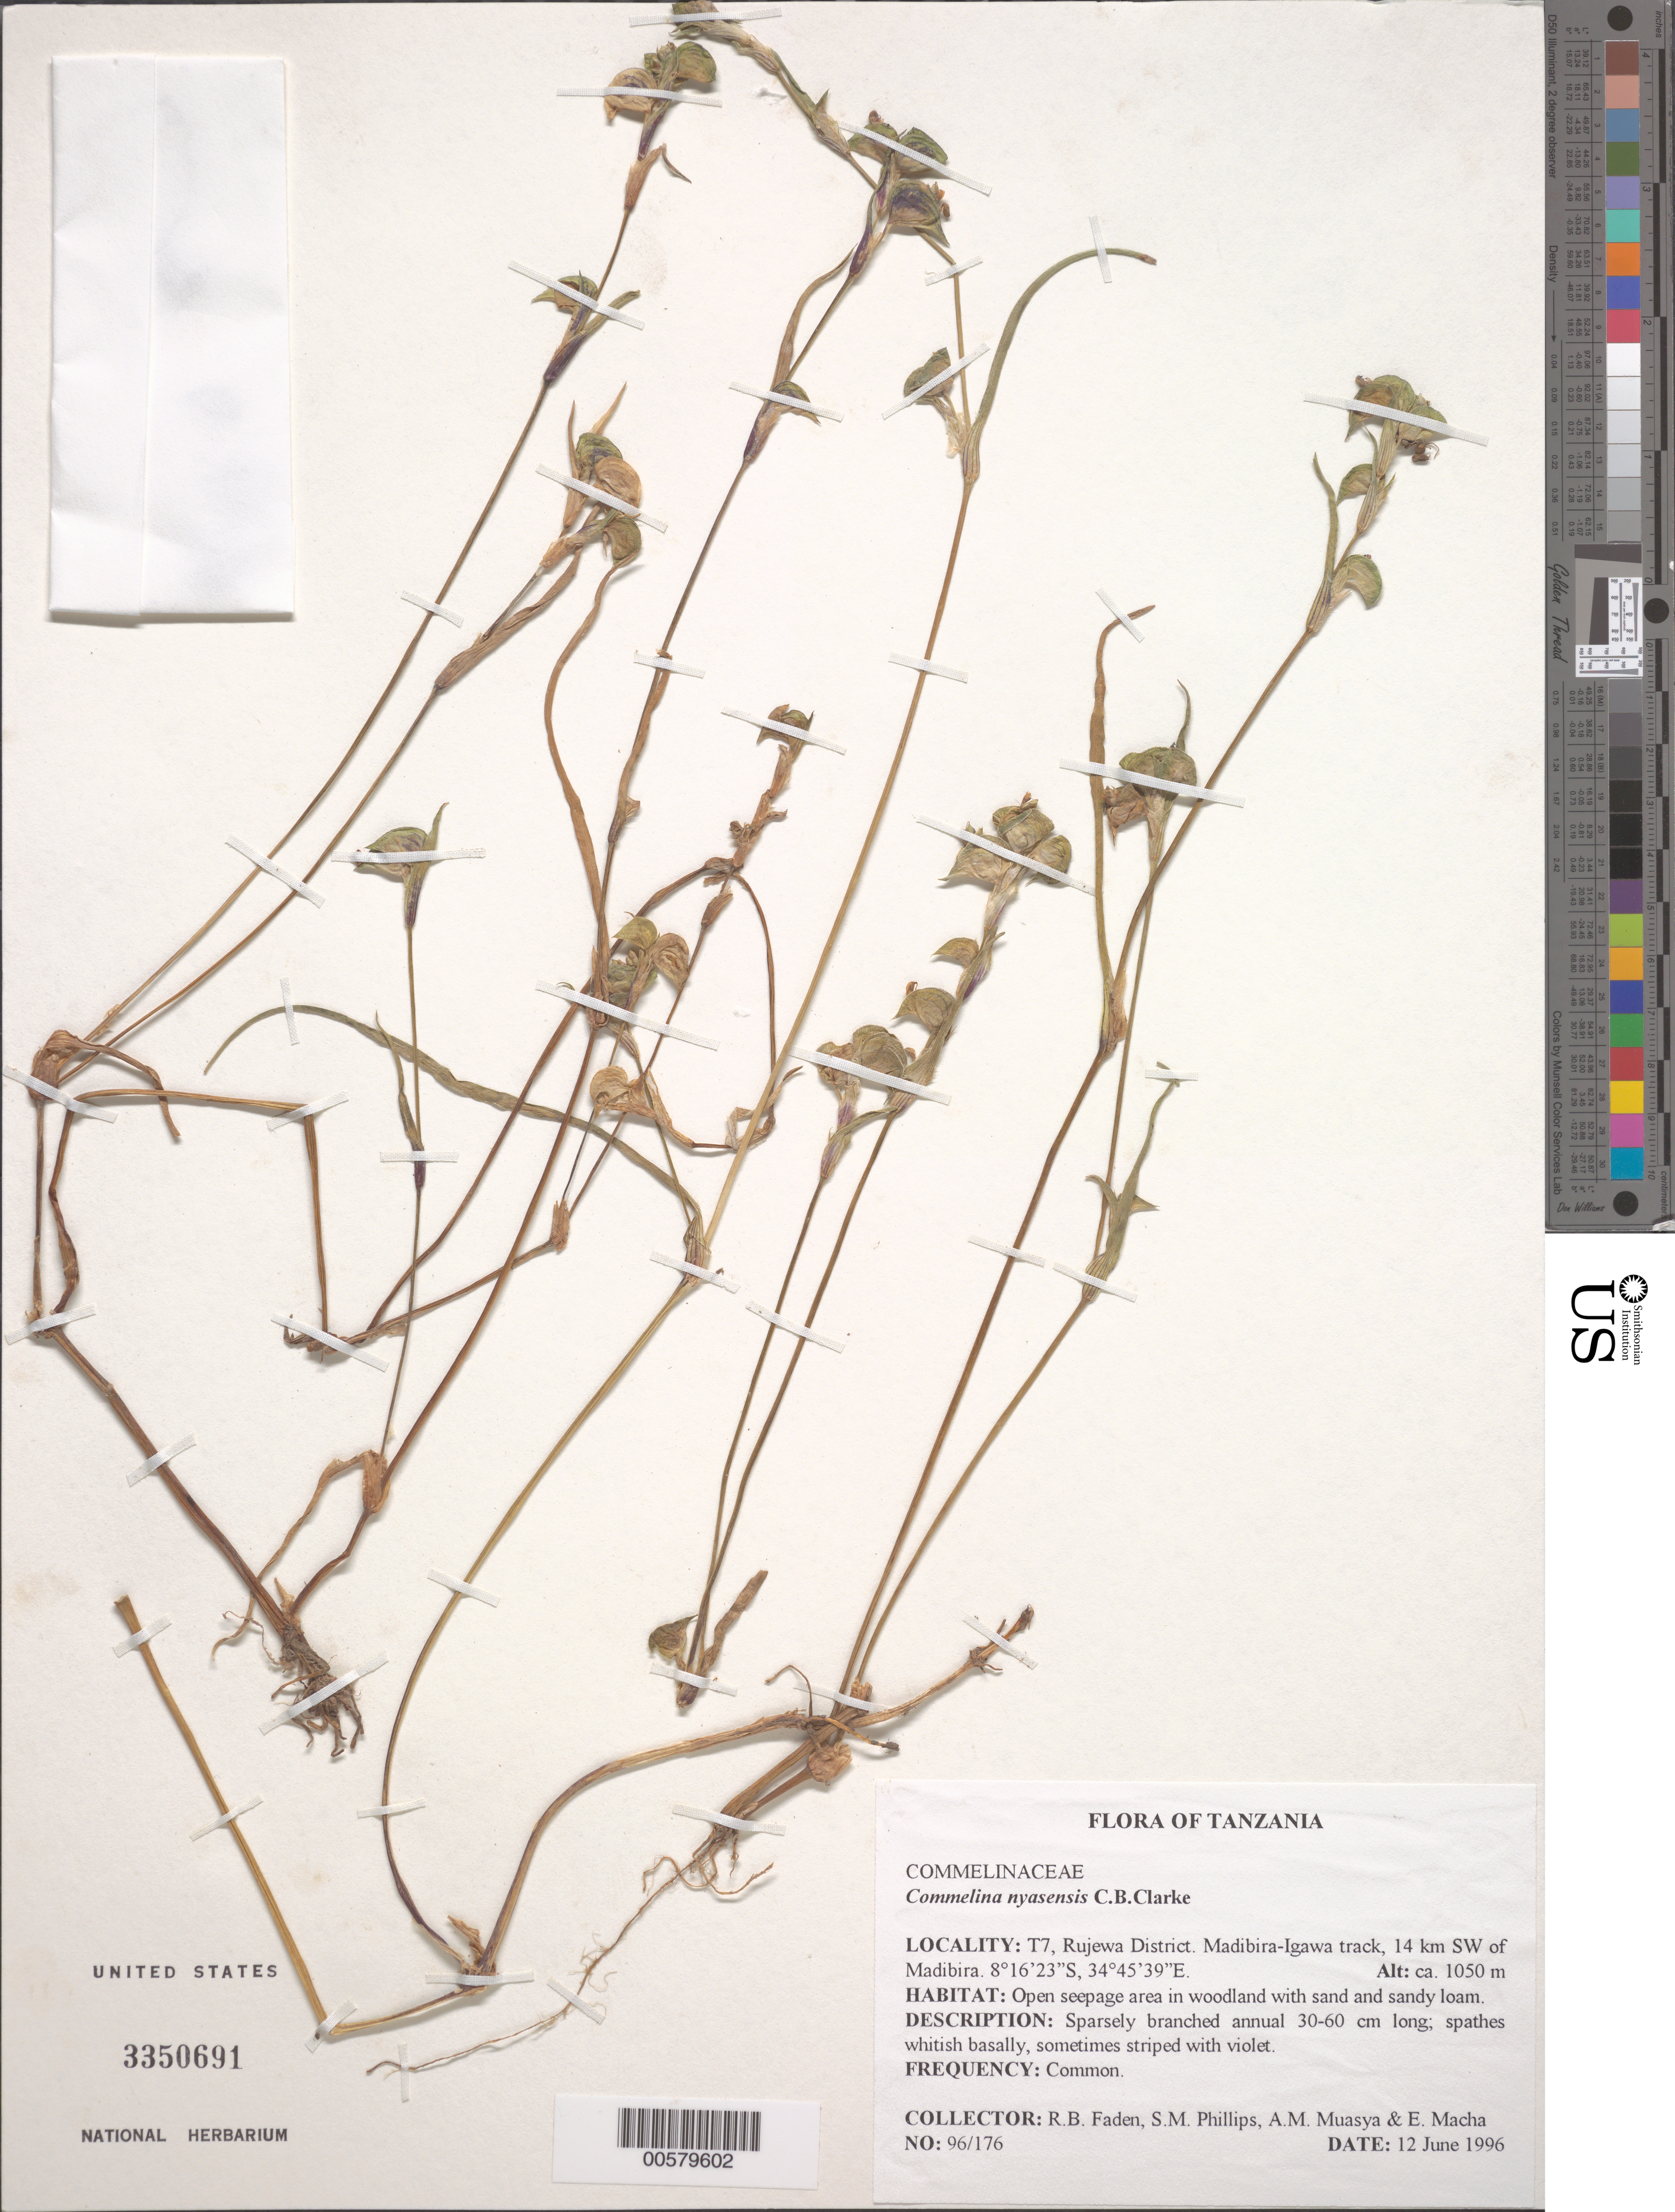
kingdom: Plantae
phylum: Tracheophyta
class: Liliopsida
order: Commelinales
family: Commelinaceae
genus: Commelina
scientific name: Commelina nyasensis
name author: C.B. Clarke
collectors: R. B. Faden, S. M. Phillips, A. Muasya & E. Macha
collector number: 96/176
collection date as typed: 12 Jun 1996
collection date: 1996-06-12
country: Tanzania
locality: Rujewa dist., madibira-igawa track, sw of madibira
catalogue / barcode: US 3350691